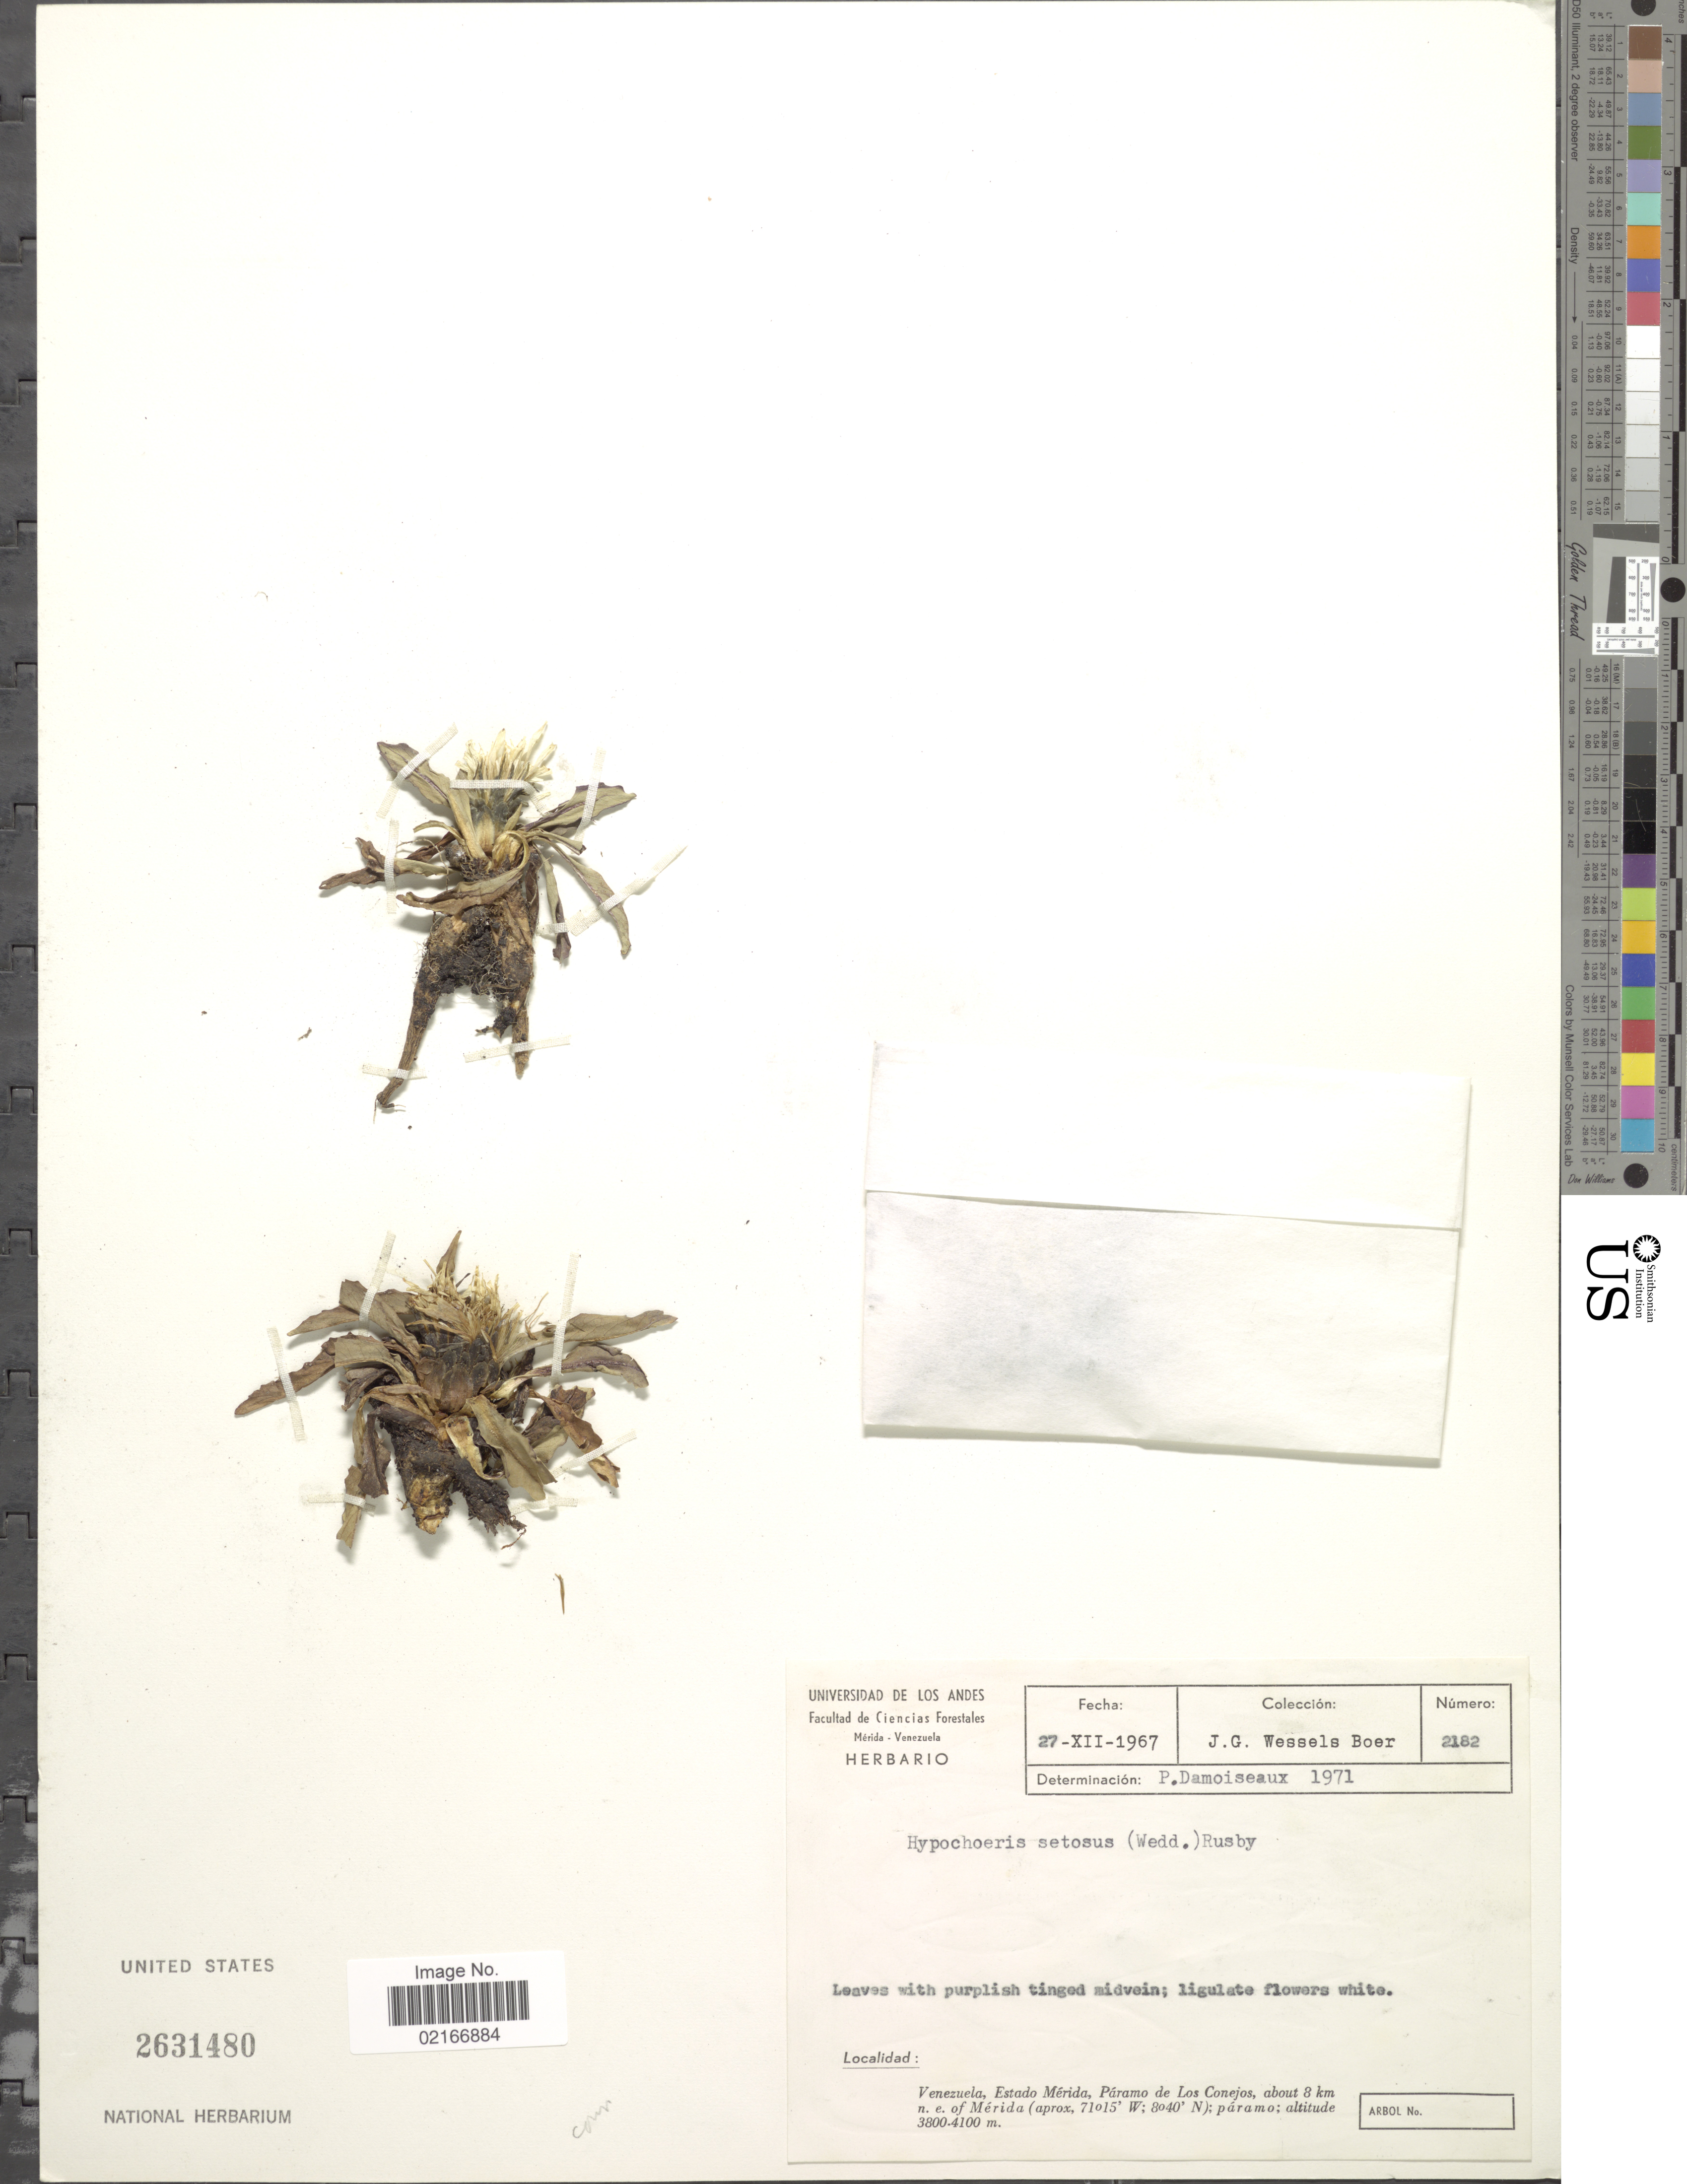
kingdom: Plantae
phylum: Tracheophyta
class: Magnoliopsida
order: Asterales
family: Asteraceae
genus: Hypochaeris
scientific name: Hypochaeris setosa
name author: Formánek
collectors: J. G. Wessels Boer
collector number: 2182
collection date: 1967-12-27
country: Venezuela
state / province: Mérida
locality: Páramo de Los Conejos, about 8 km n. e. of Mérida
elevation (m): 3800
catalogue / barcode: US 2631480